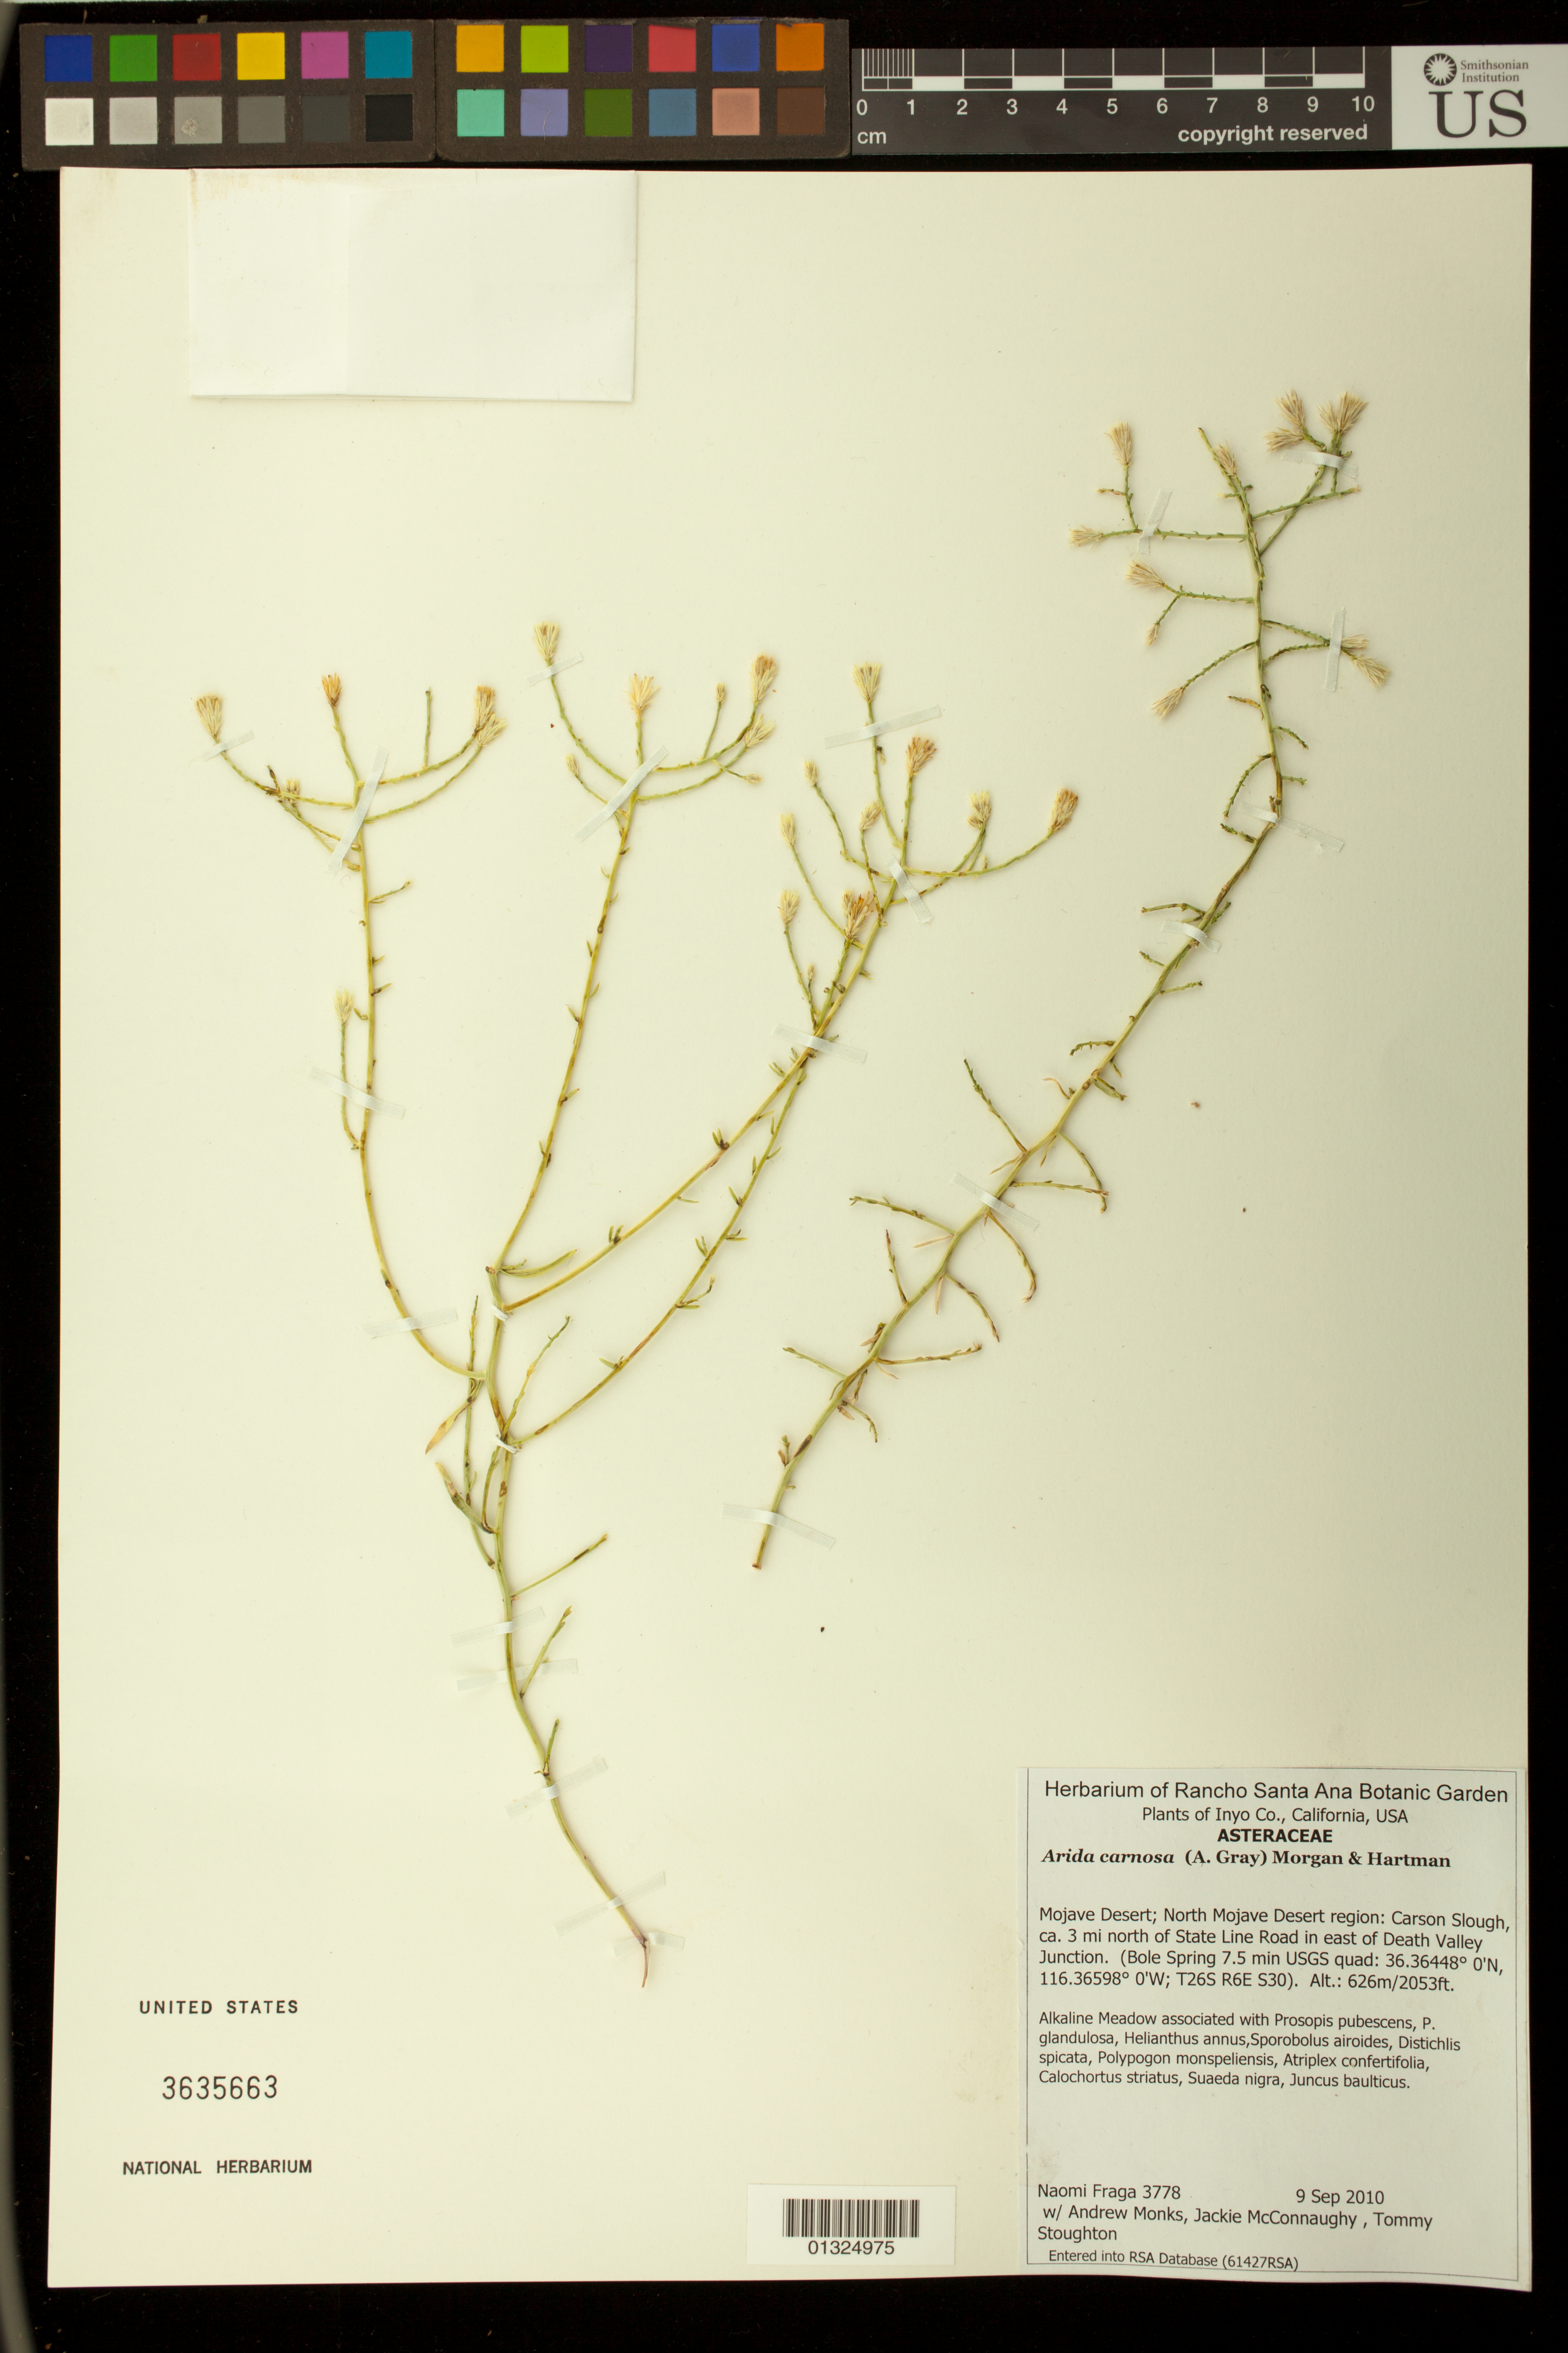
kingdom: Plantae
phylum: Tracheophyta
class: Magnoliopsida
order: Asterales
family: Asteraceae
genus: Machaeranthera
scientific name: Machaeranthera carnosa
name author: (A. Gray) G.L. Nesom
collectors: N. Fraga, A. Monks, J. McConnaughy & T. Stoughton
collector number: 3778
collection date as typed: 9 September 2010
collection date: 2010-09-09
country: United States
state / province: California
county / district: Inyo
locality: Mojave Desert; North Mojave Desert region: Carson Slough, ca. 3 mi N of Stae Line Road in E of Death Valley Junction (Bole Spring 7.5 min USGS quad)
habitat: Alkaline Meadow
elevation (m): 626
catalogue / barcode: US 3635663